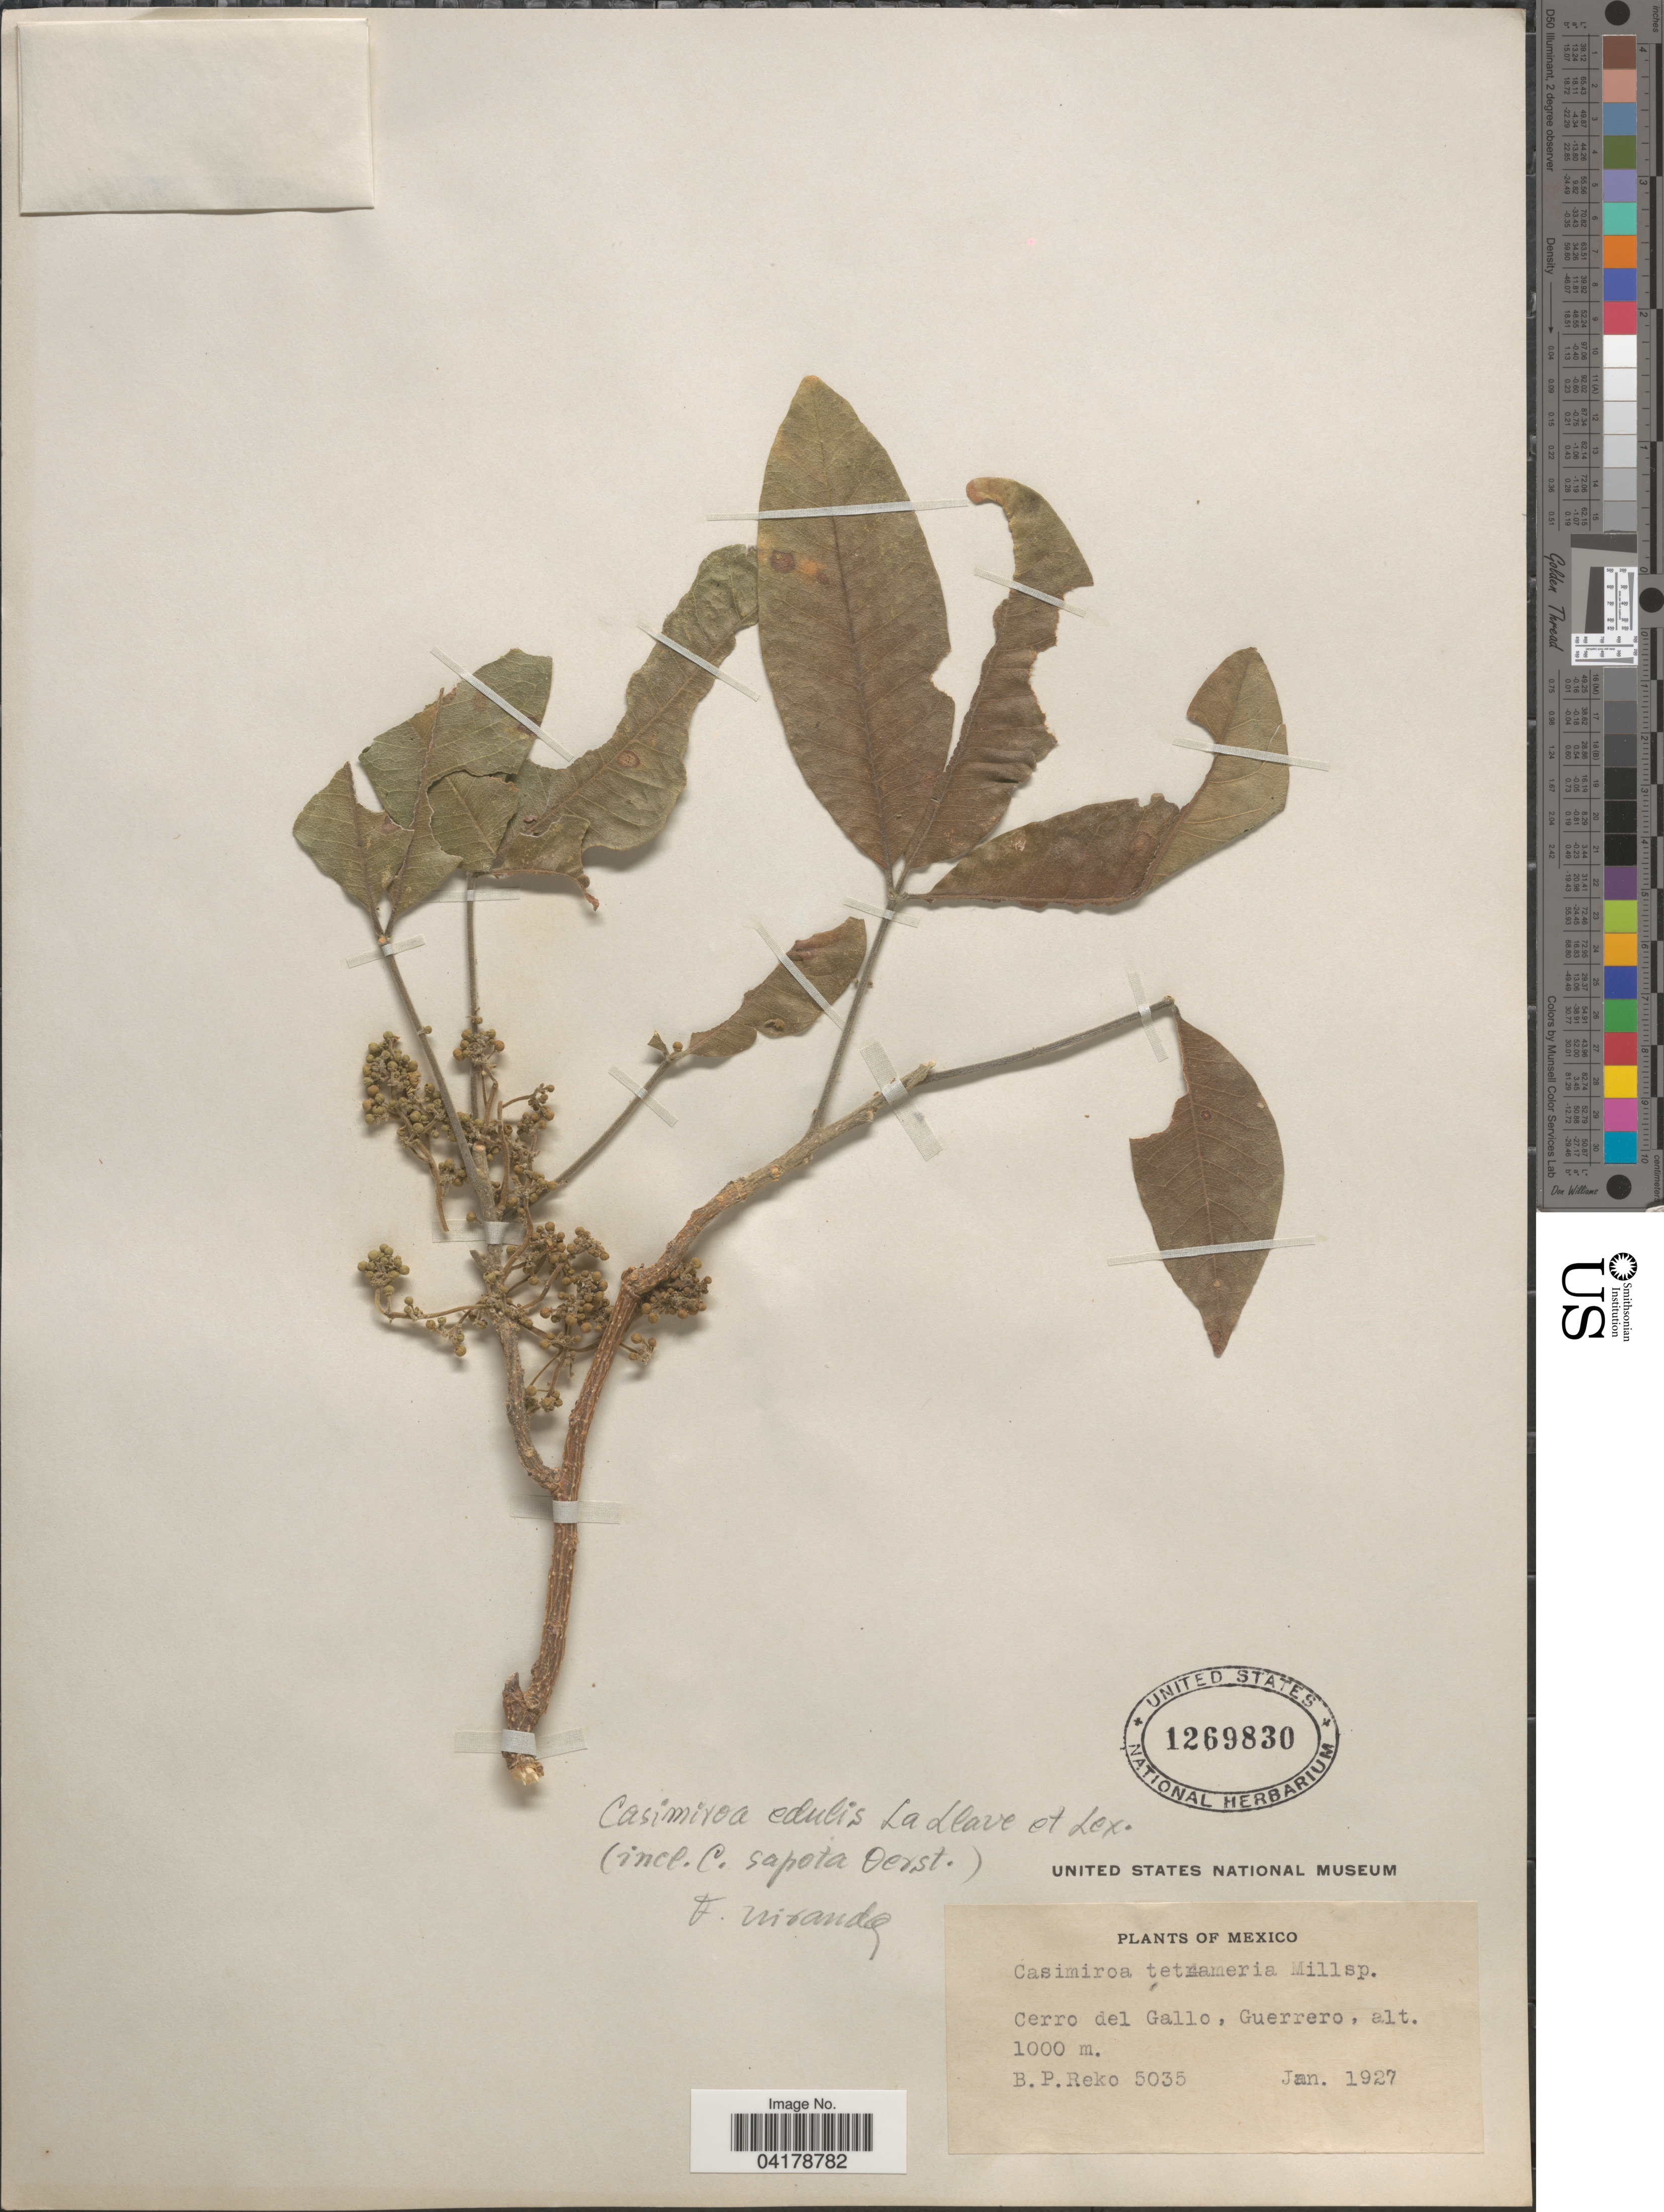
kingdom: Plantae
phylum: Tracheophyta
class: Magnoliopsida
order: Sapindales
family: Rutaceae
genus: Casimiroa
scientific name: Casimiroa tetrameria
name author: Millsp.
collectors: B. P. Reko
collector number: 5035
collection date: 1927-01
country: Mexico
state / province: Guerrero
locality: Cerro del Gallo.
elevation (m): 1000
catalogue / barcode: US 1269830